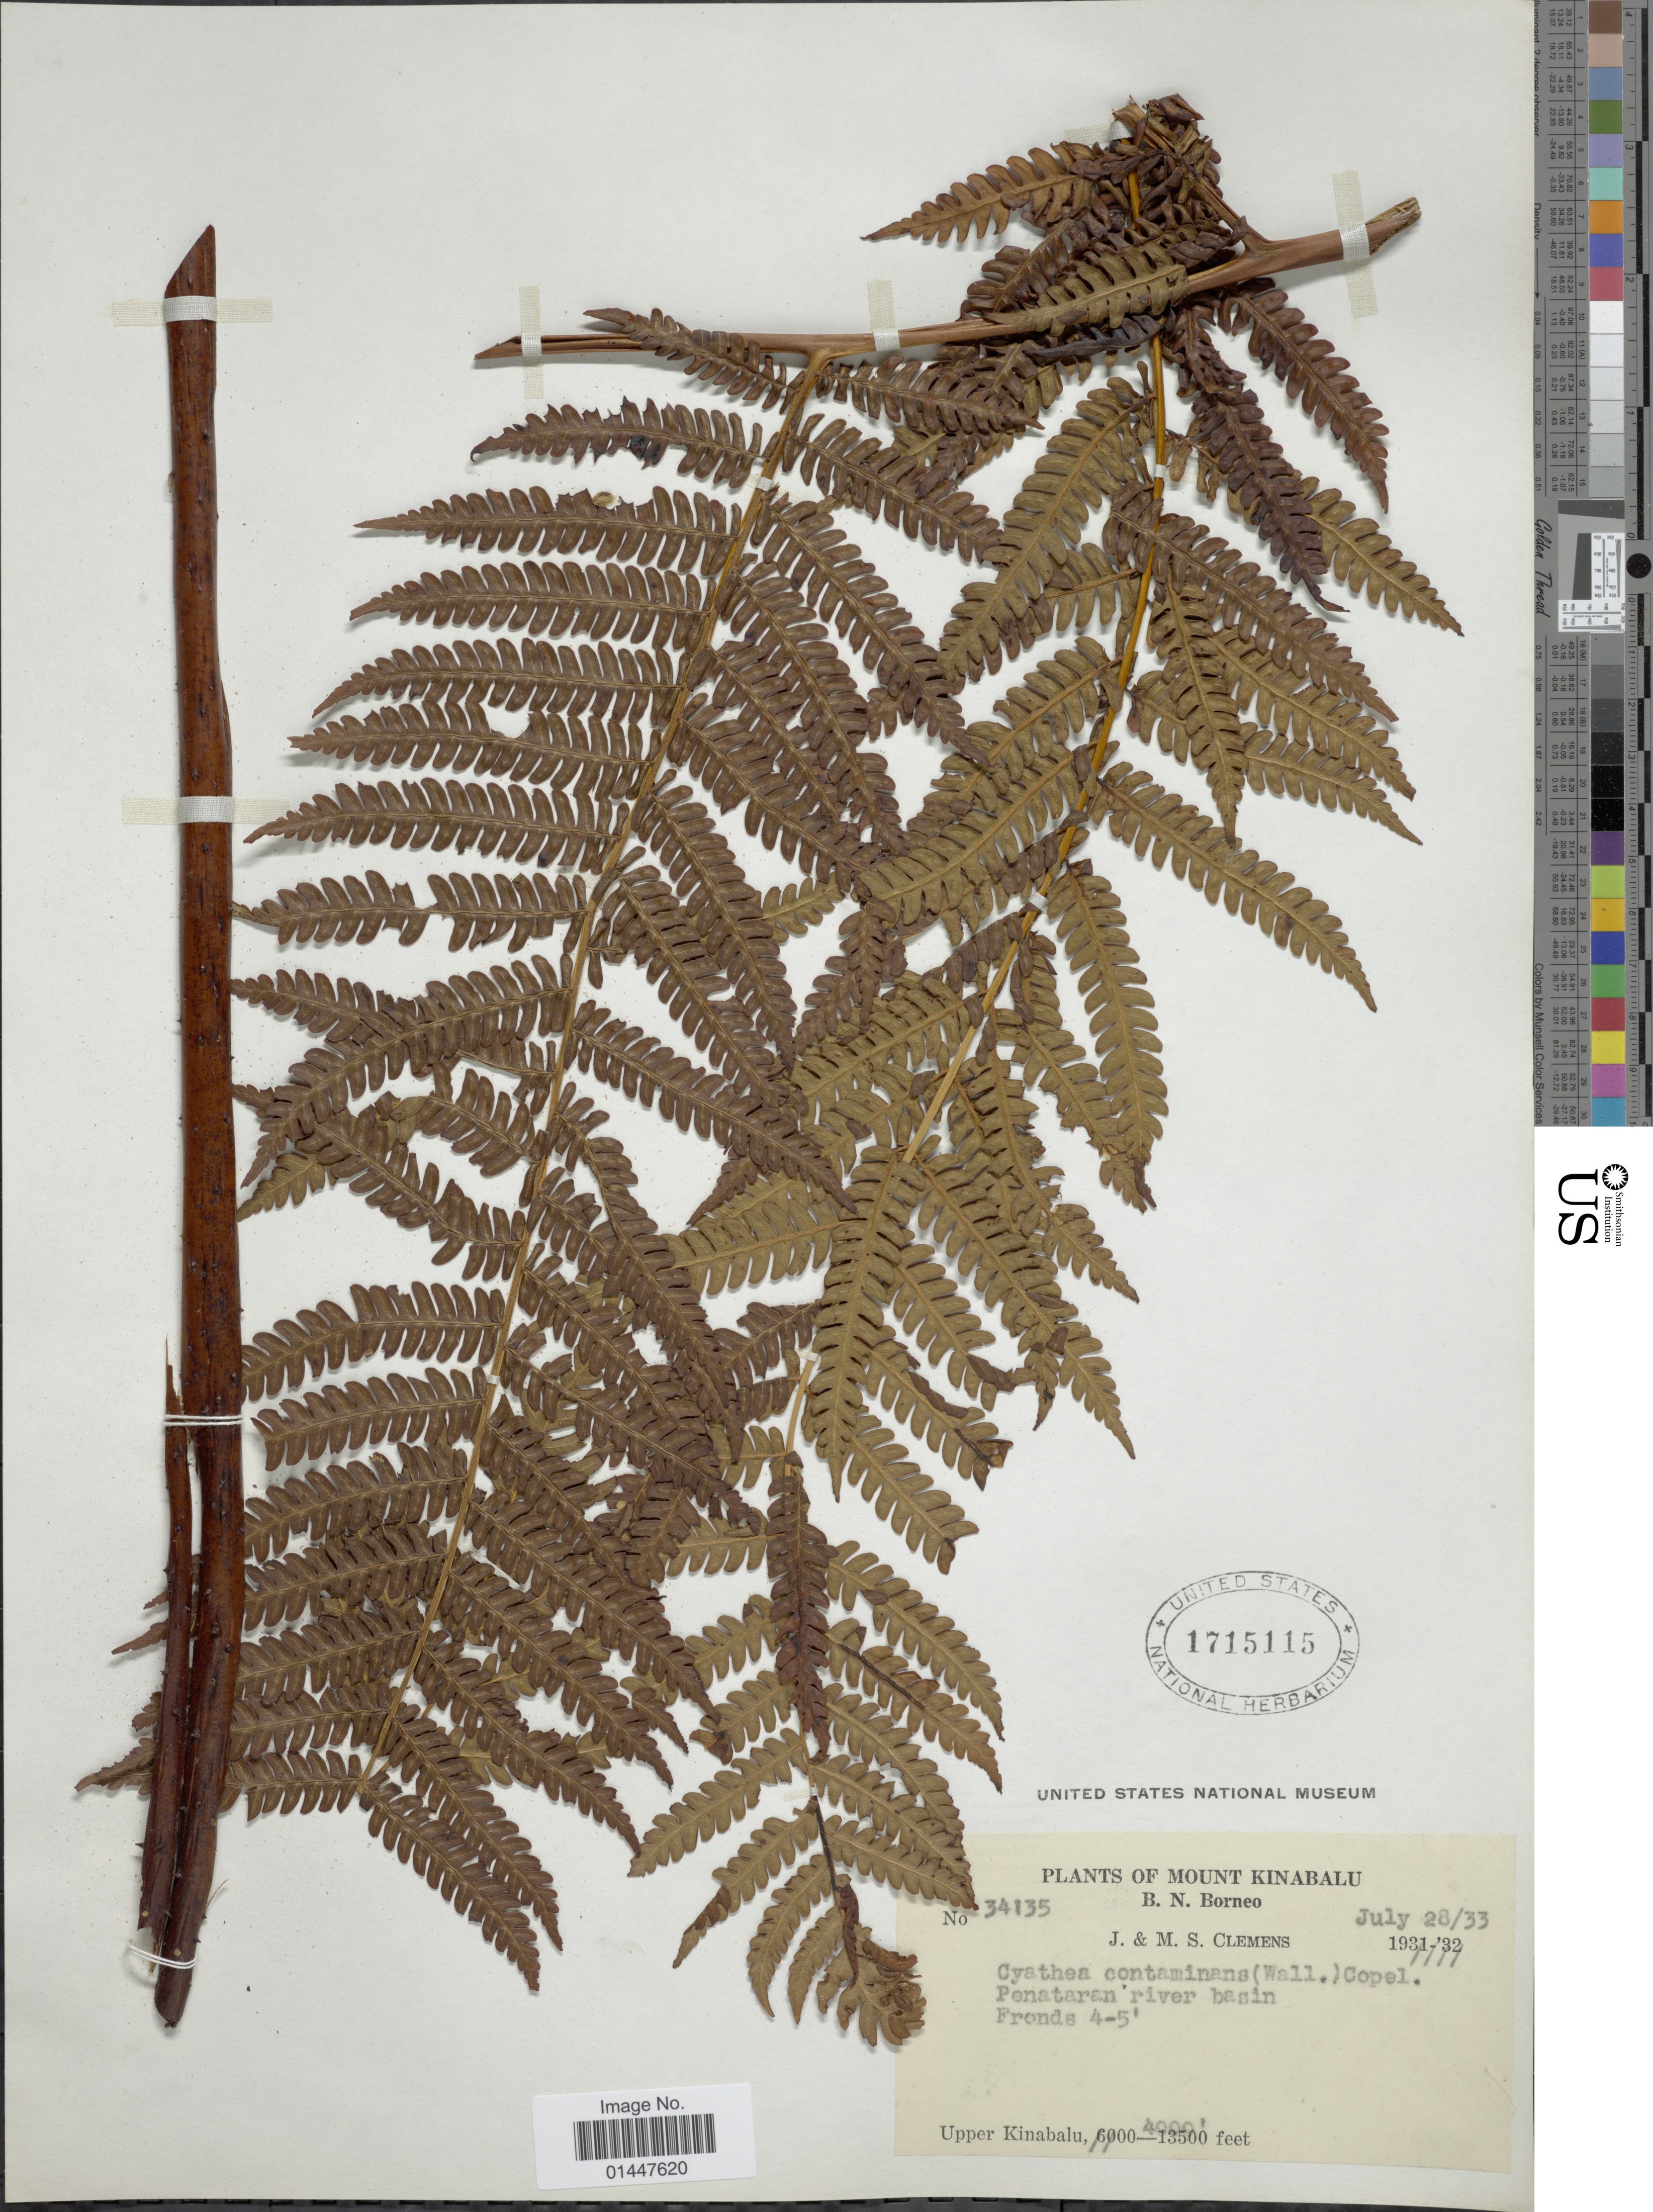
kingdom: Plantae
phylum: Tracheophyta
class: Polypodiopsida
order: Cyatheales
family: Cyatheaceae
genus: Sphaeropteris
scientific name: Sphaeropteris glauca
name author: (Blume) R.M. Tryon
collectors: J. Clemens & M. S. Clemens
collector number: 34135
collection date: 1933-07-28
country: Malaysia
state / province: Sabah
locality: Mount Kinabalu. B. N. Borneo. Penataran river basin.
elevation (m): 1219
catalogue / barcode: US 1715115